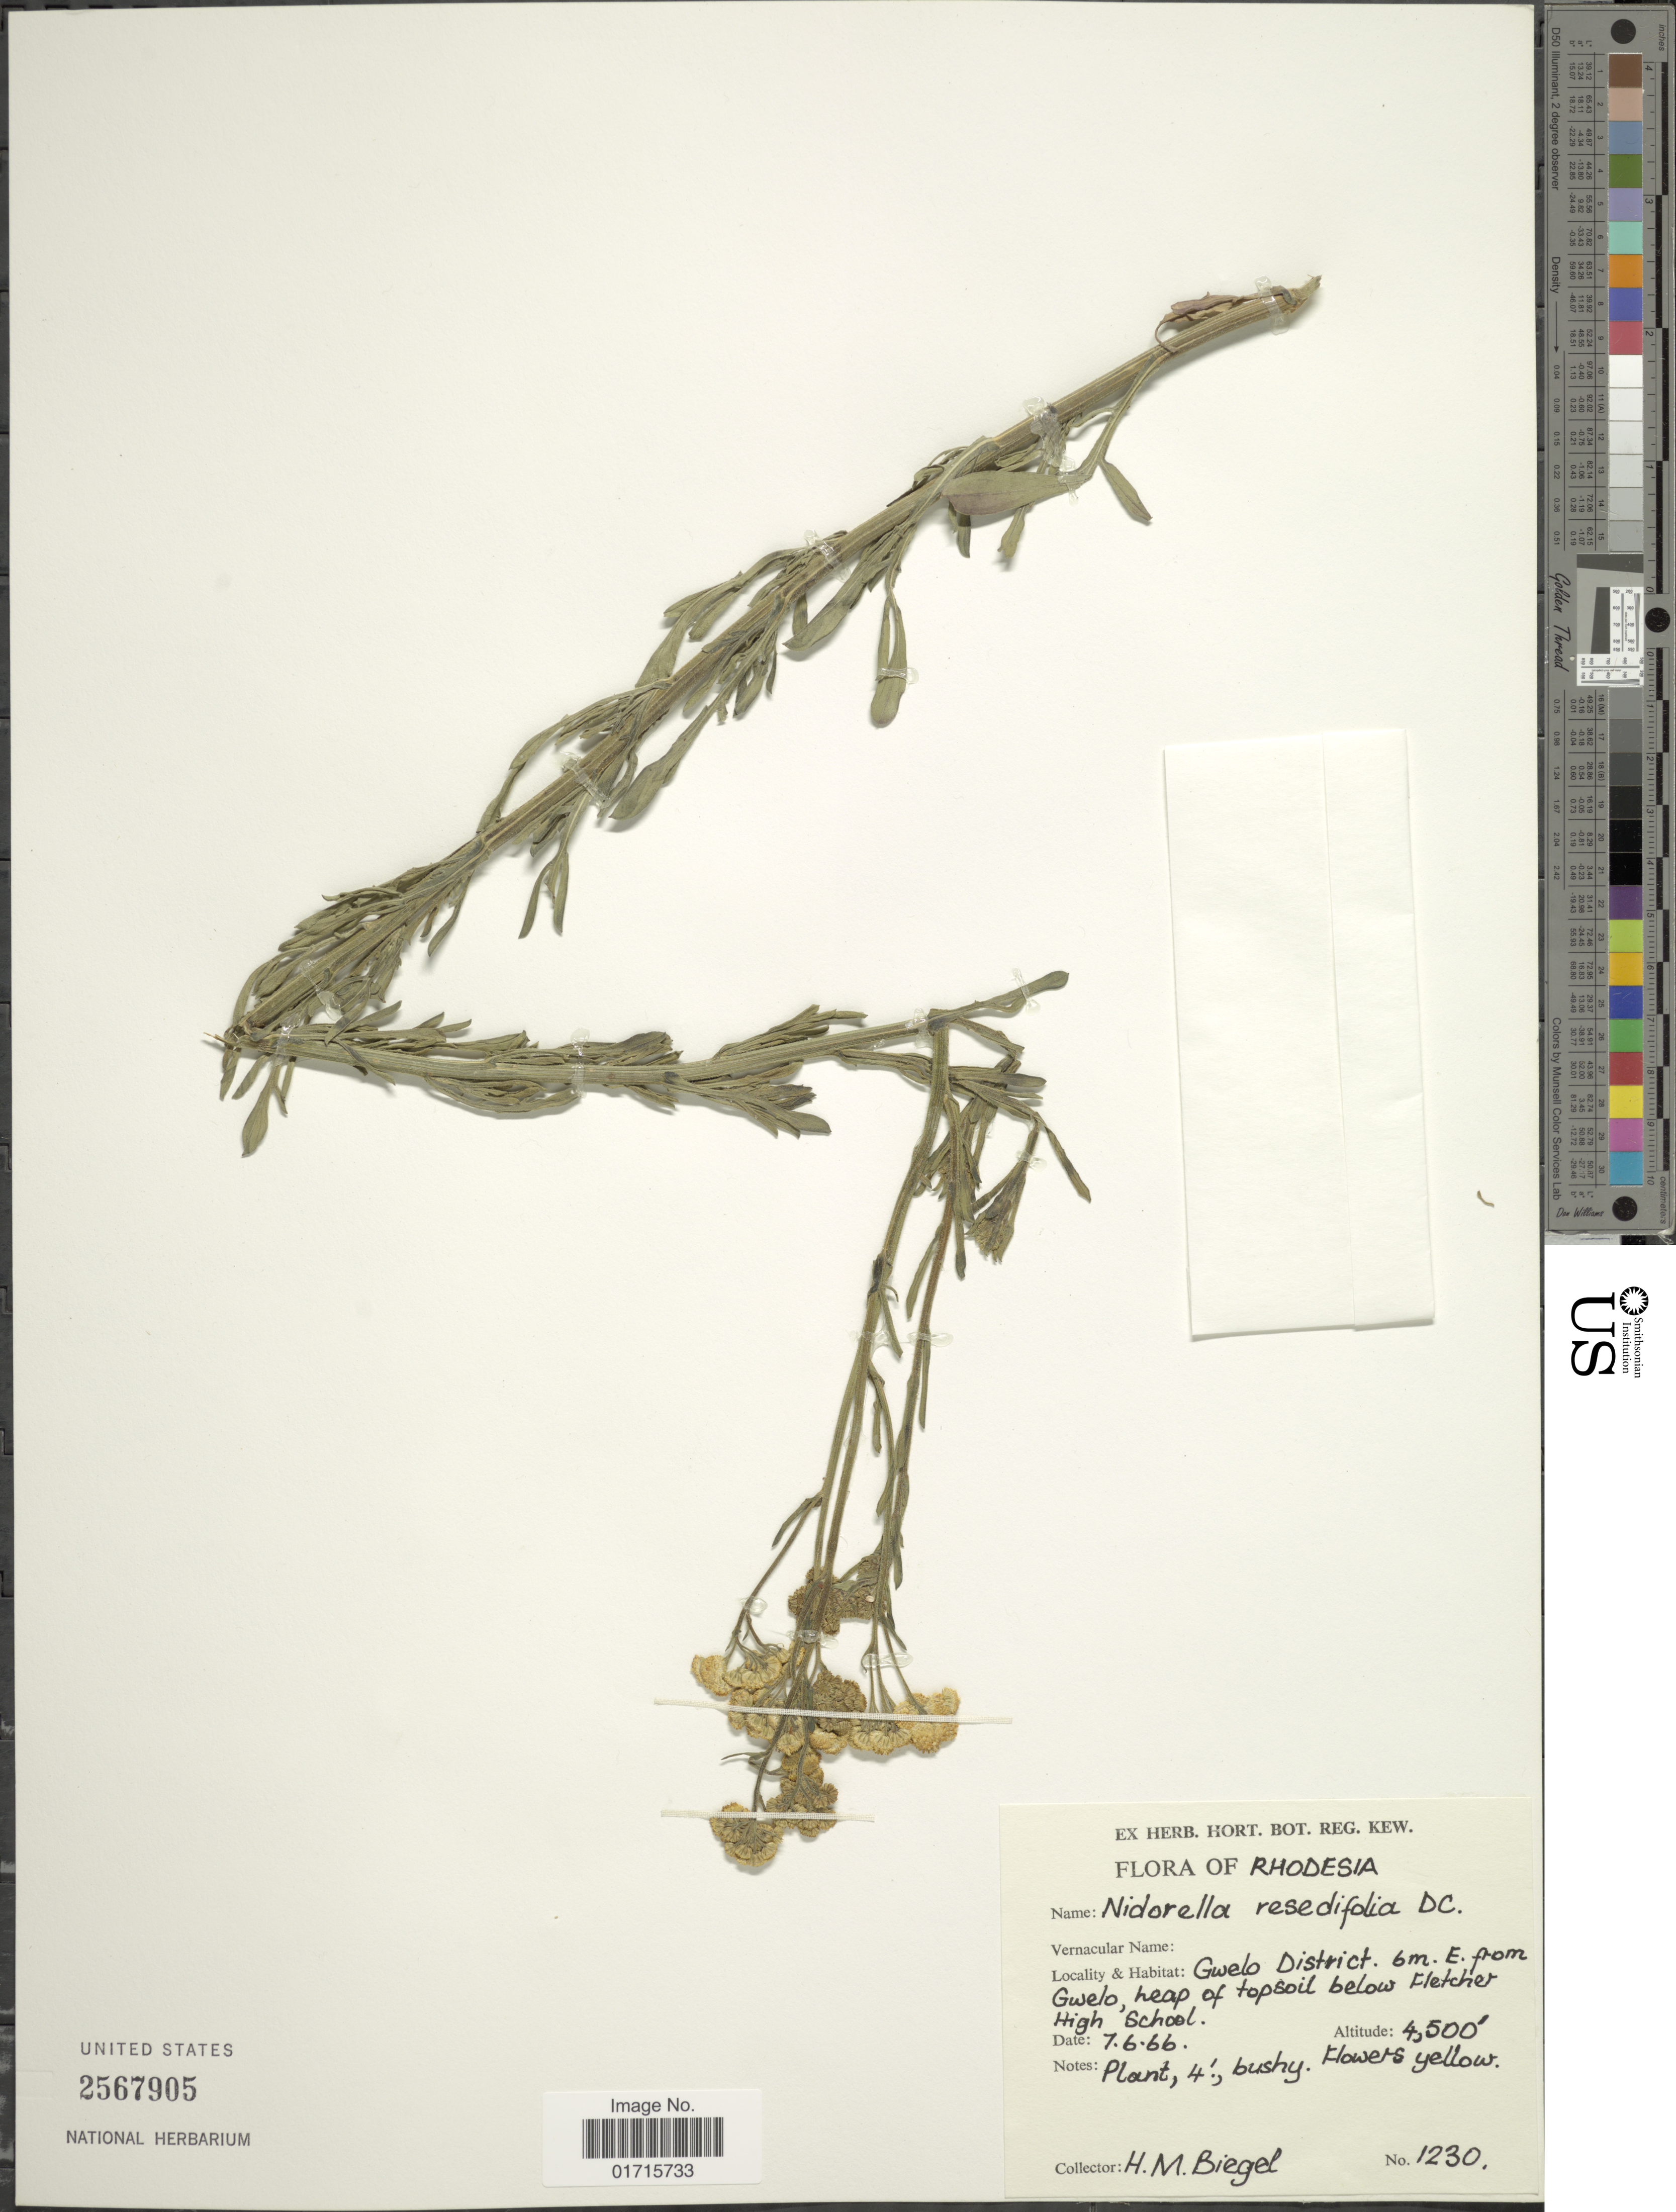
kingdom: Plantae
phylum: Tracheophyta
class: Magnoliopsida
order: Asterales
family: Asteraceae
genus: Nidorella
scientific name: Nidorella resedifolia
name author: DC.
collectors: H. Biegel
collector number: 1230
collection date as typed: Transcribed d/m/y: 7/6/66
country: Zimbabwe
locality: Rhodesia. Gwelo District. 6m. E. from Gwelo, heap of topsoil below Fletcher High School.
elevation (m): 1372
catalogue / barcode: US 2567905